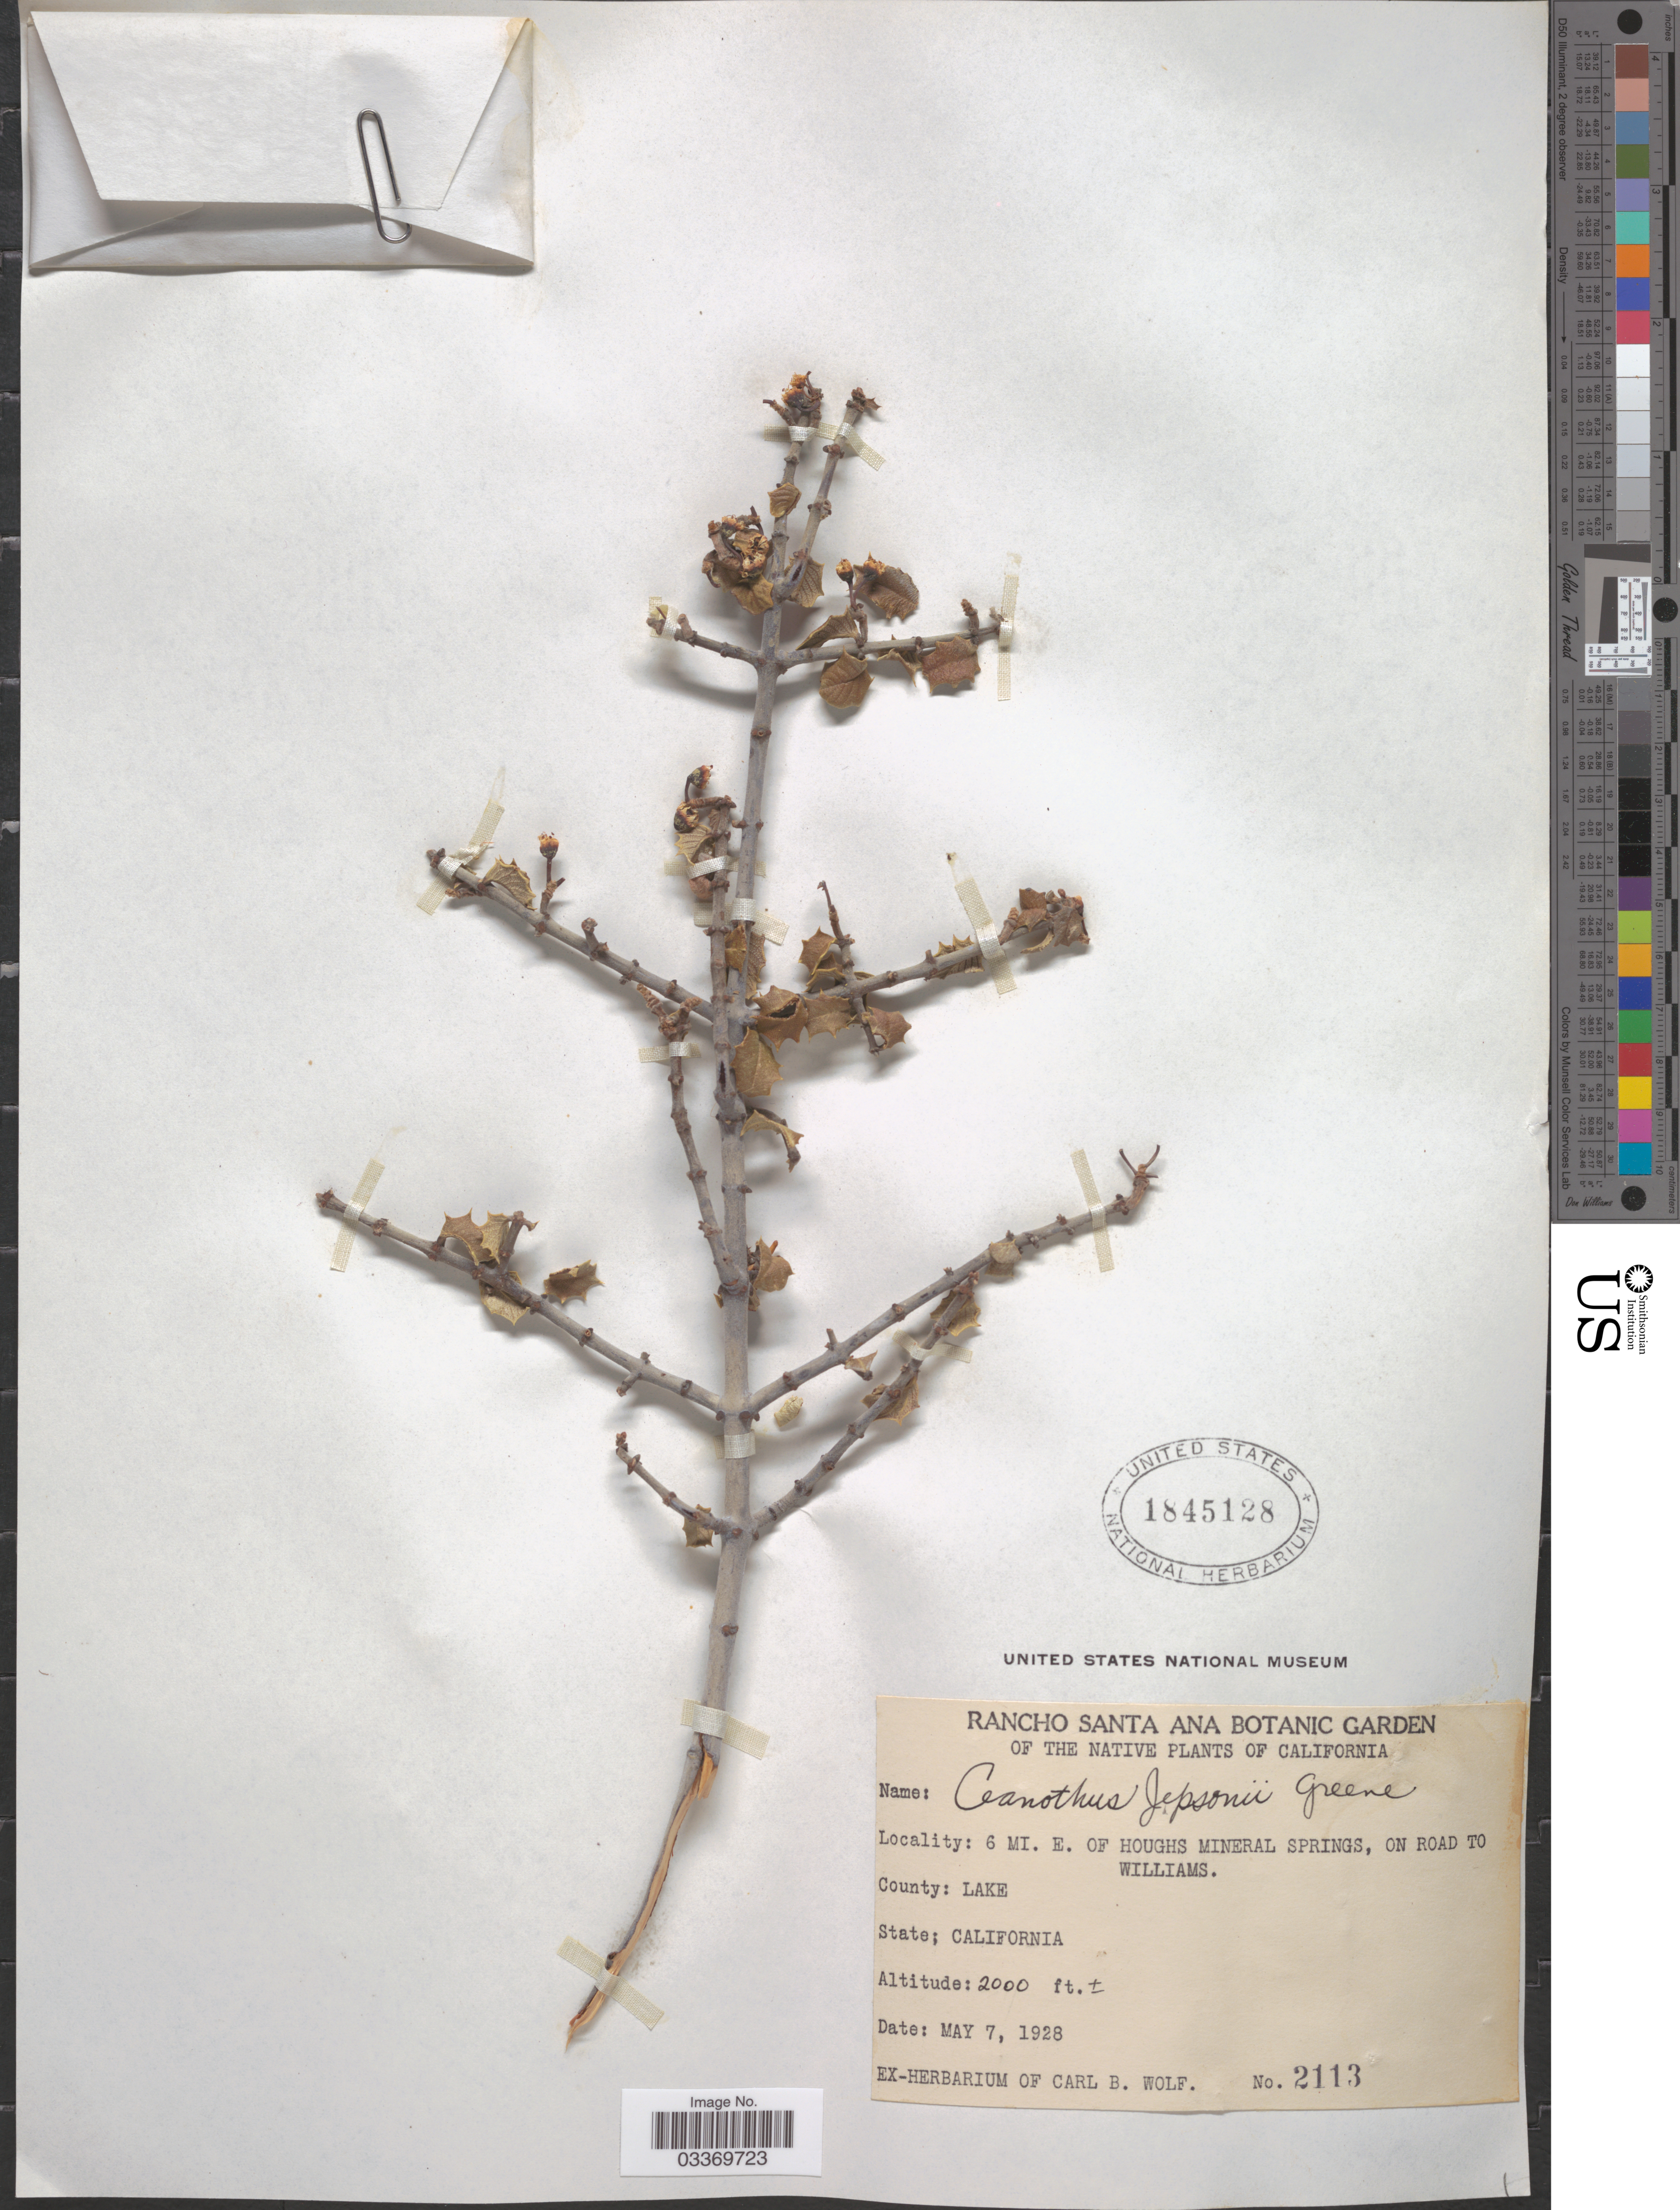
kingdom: Plantae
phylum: Tracheophyta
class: Magnoliopsida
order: Rosales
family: Rhamnaceae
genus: Ceanothus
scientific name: Ceanothus jepsonii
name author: Greene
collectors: ex herb. Carl B. Wolf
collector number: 2113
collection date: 1928-05-07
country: United States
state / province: California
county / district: Lake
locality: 6 mi. E. of Houghs Mineral Springs, on road to Williams. County: Lake.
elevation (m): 610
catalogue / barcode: US 1845128